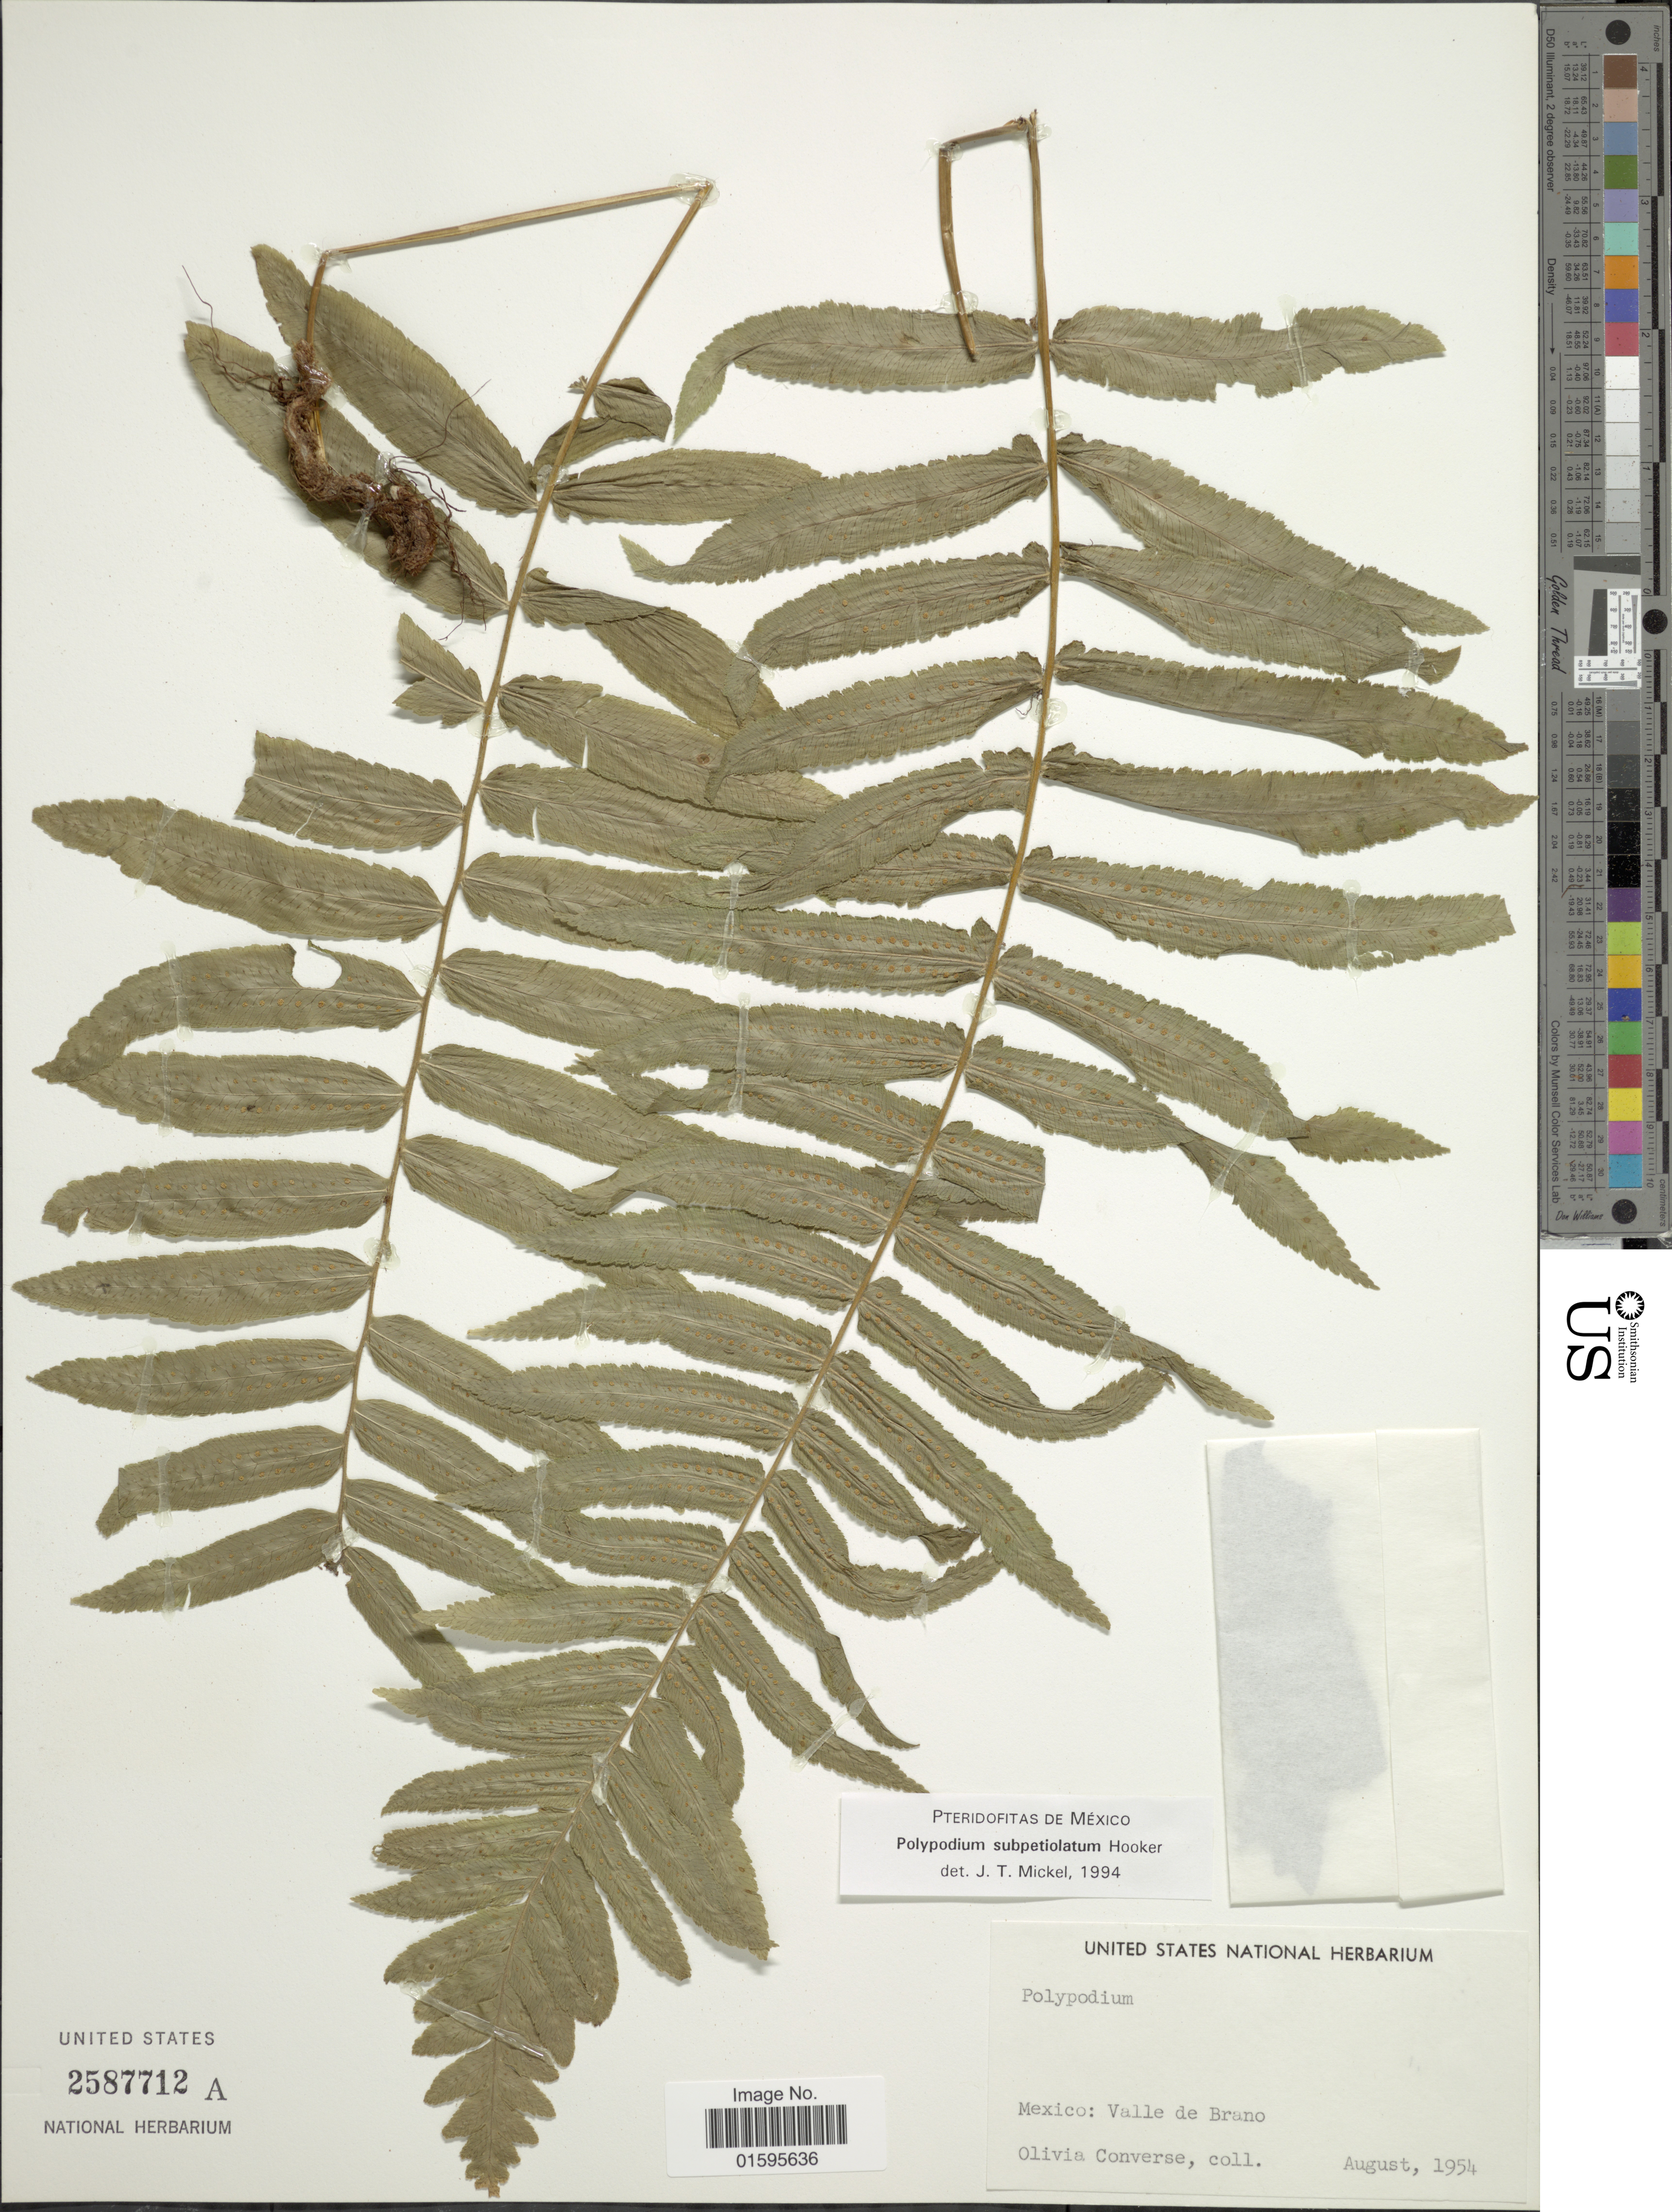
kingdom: Plantae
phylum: Tracheophyta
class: Polypodiopsida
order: Polypodiales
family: Polypodiaceae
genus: Polypodium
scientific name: Polypodium subpetiolatum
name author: Hook.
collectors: O. Converse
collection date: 1954-08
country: Mexico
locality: Mexico: Valle de Brano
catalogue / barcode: US 2587712A